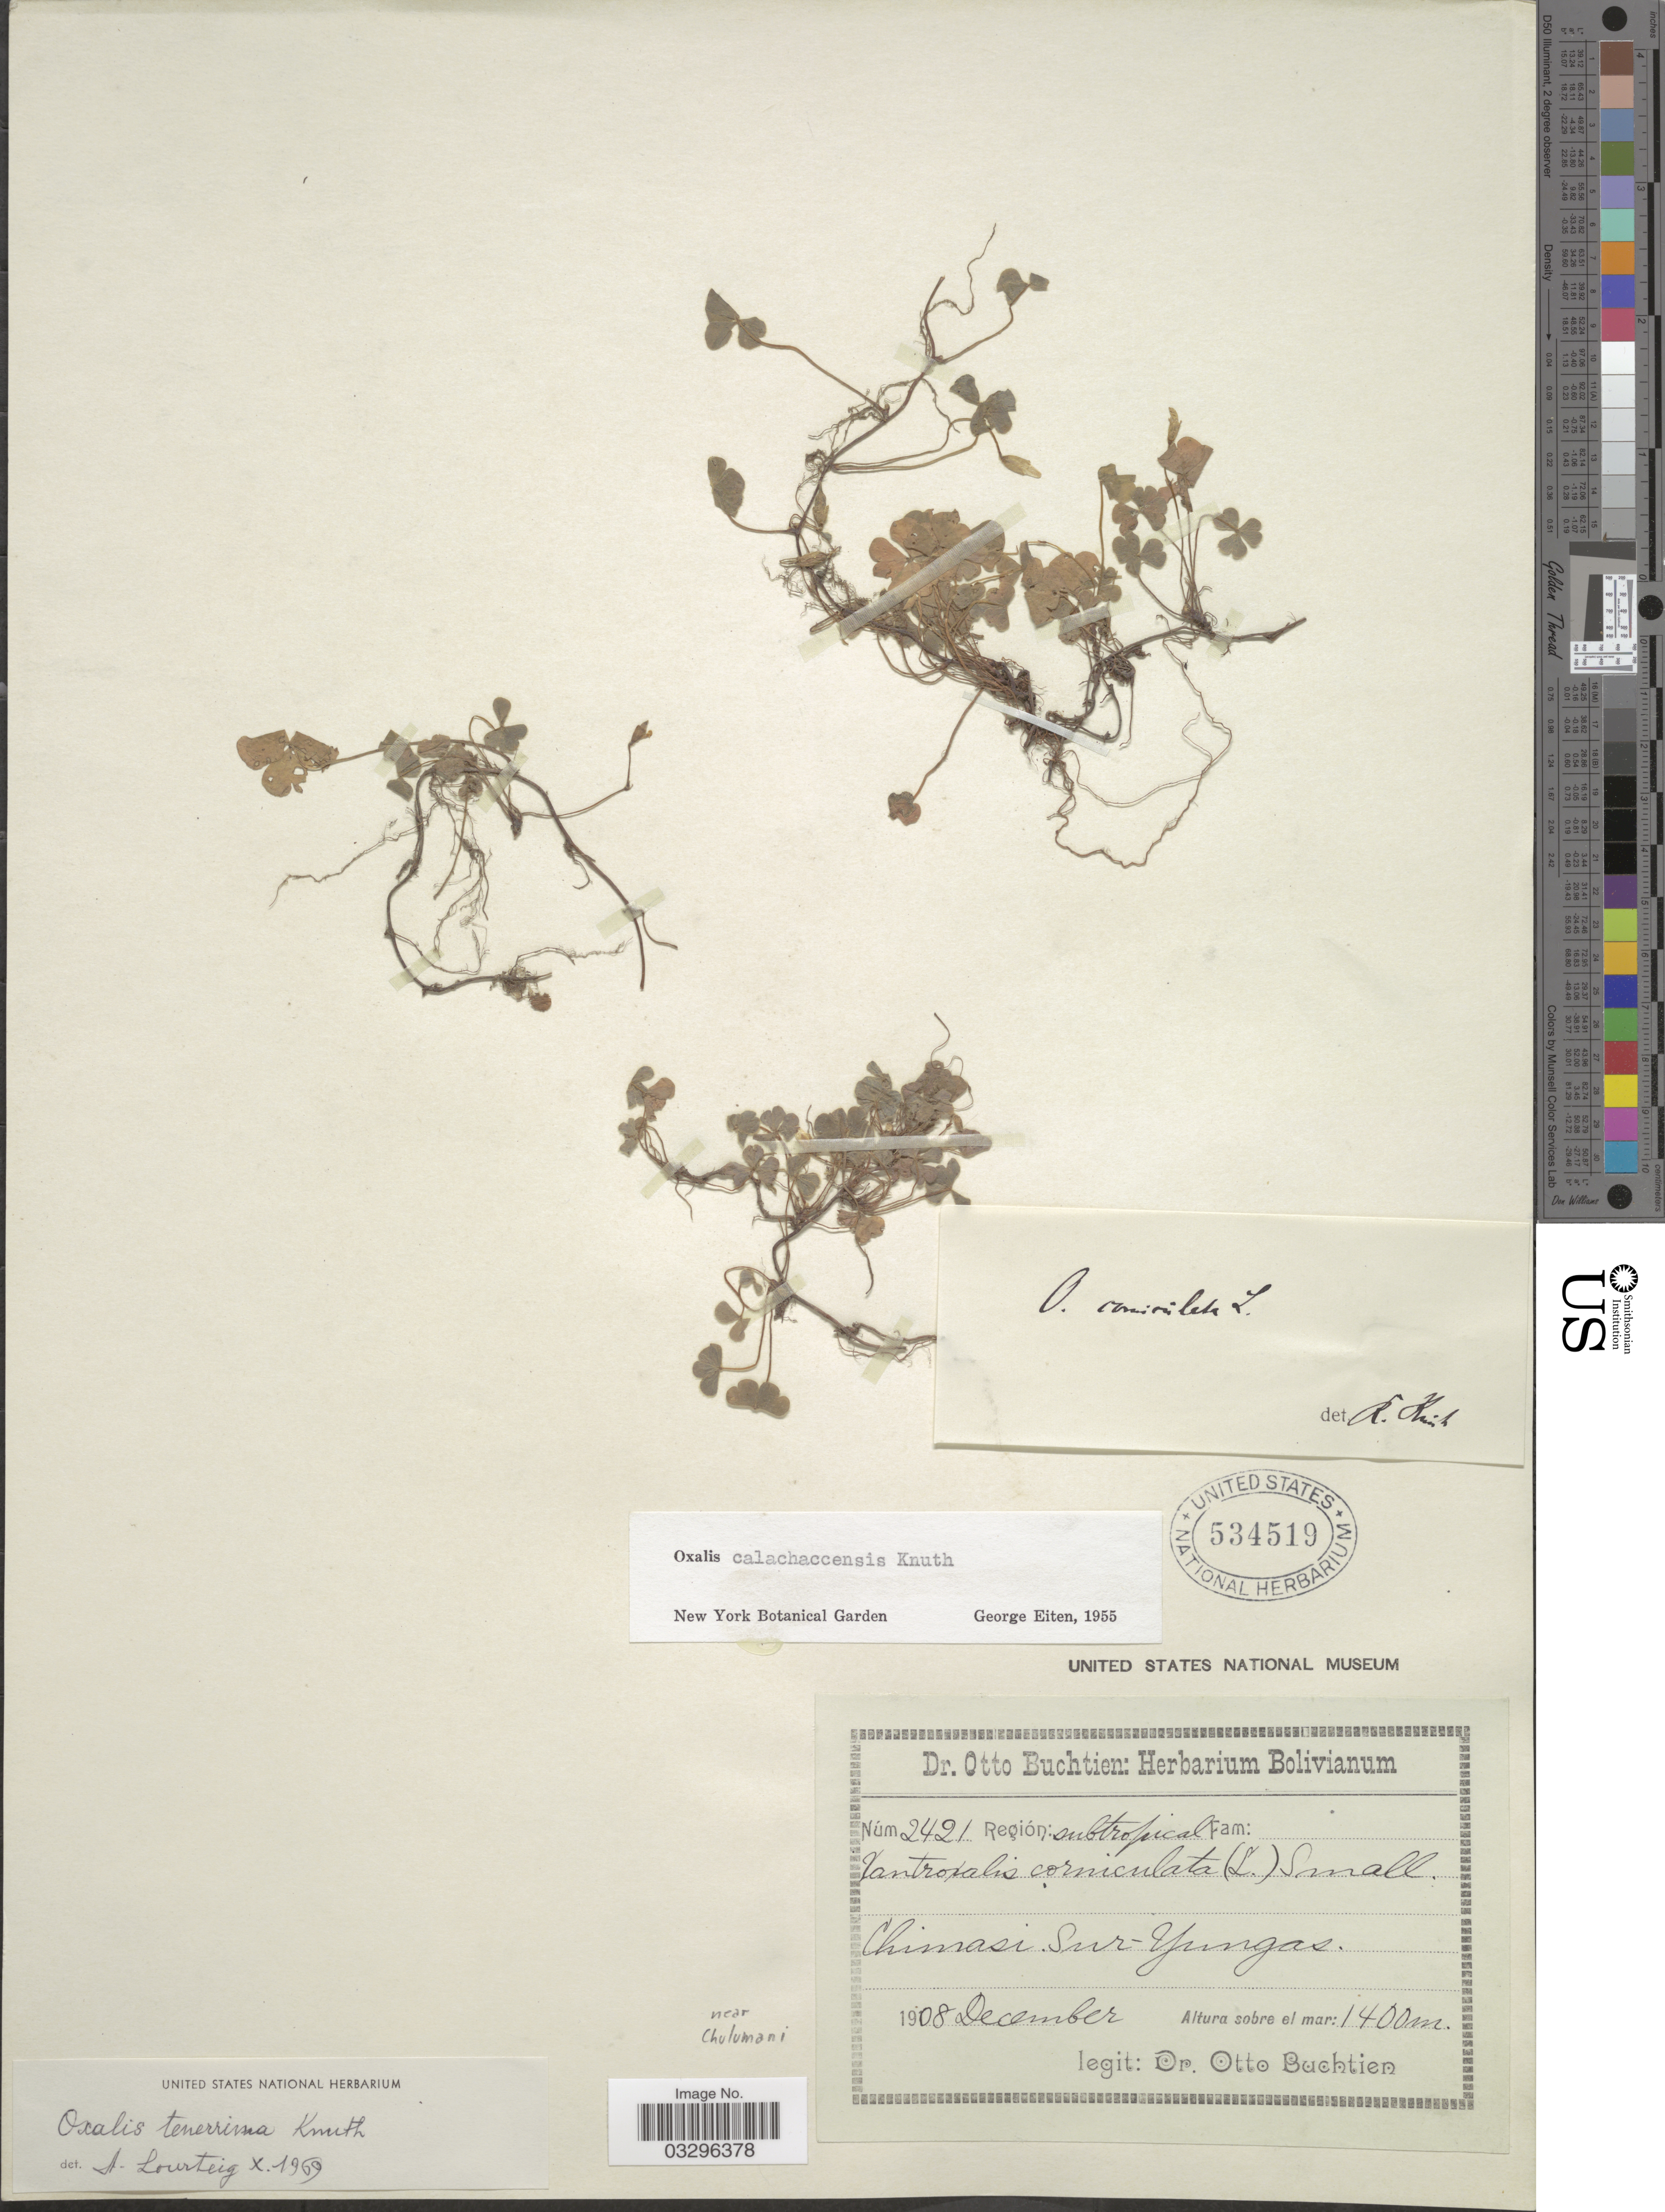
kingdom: Plantae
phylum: Tracheophyta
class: Magnoliopsida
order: Oxalidales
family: Oxalidaceae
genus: Oxalis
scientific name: Oxalis tenerrima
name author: R. Knuth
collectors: O. Buchtien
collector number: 2421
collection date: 1908-12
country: Bolivia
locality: Chimasi. Sur-Yungas.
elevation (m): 1400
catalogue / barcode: US 534519